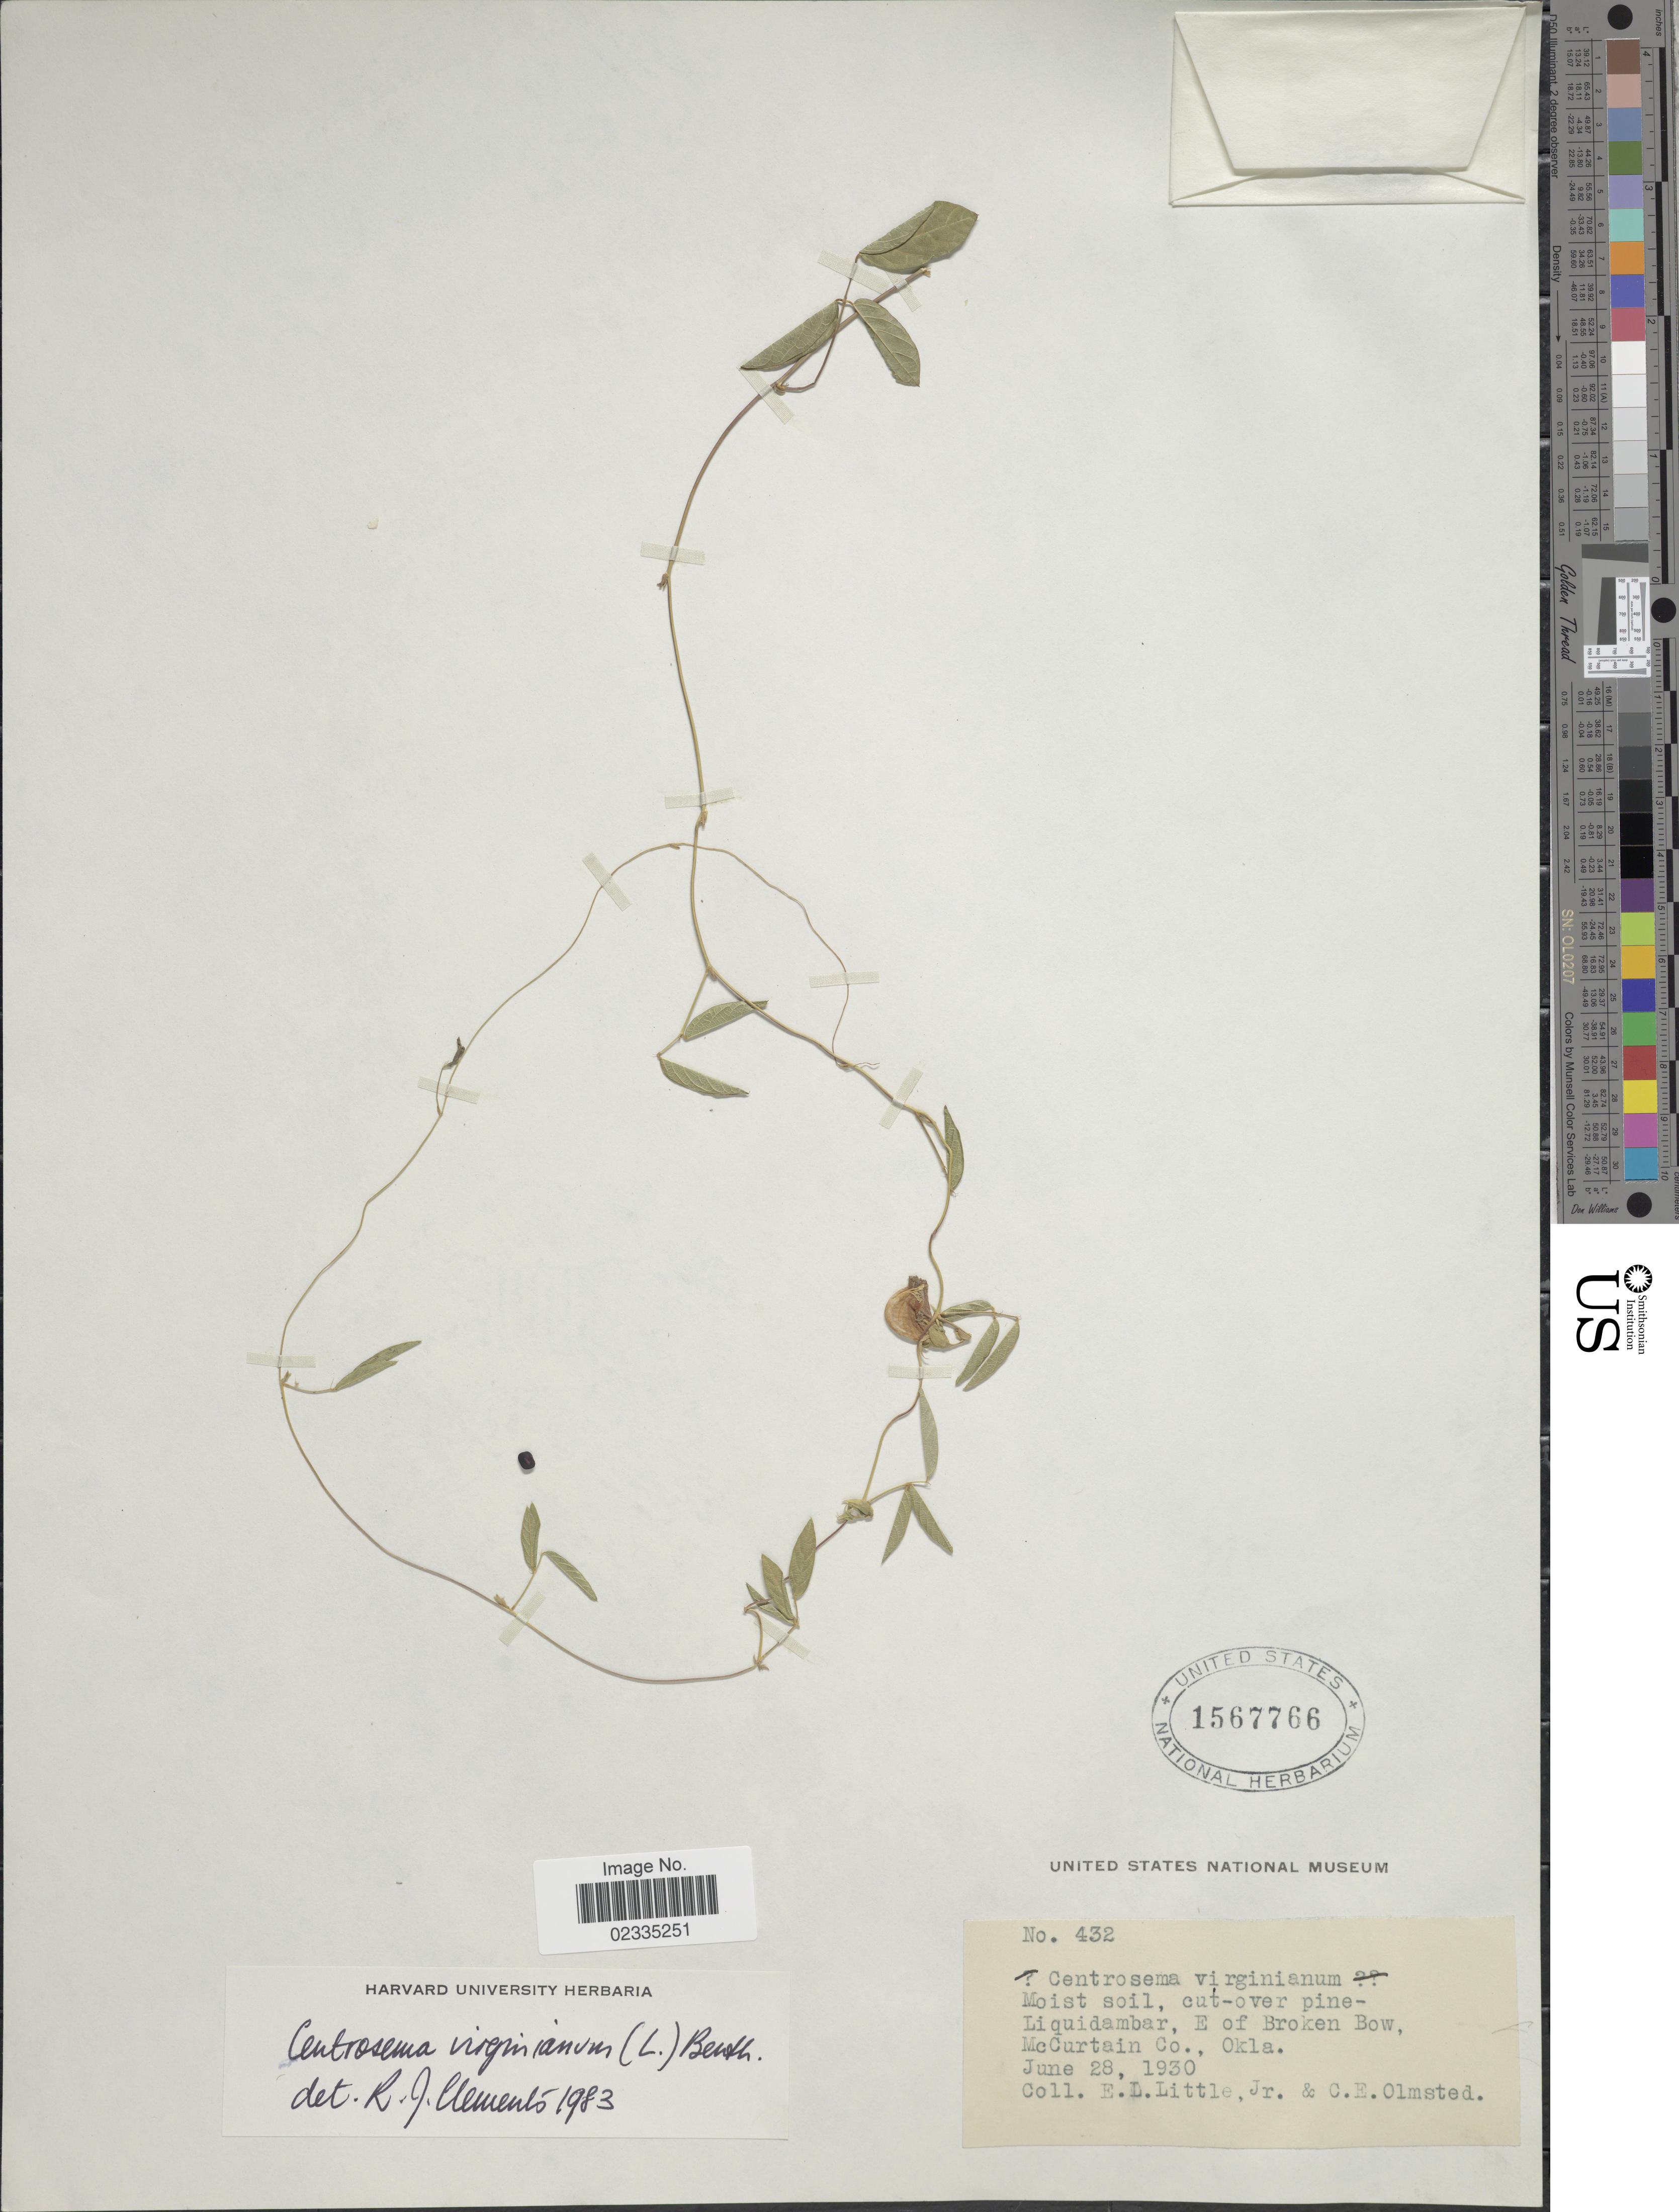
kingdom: Plantae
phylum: Tracheophyta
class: Magnoliopsida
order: Fabales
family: Fabaceae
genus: Centrosema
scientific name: Centrosema virginianum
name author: (L.) Benth.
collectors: E. L. Little & C. Olmsted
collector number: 432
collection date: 1930-06-28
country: United States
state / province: Oklahoma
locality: Moist soil, cut-over pine-Liquidambar, E of Broken Bow, McCurtain Co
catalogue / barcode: US 1567766